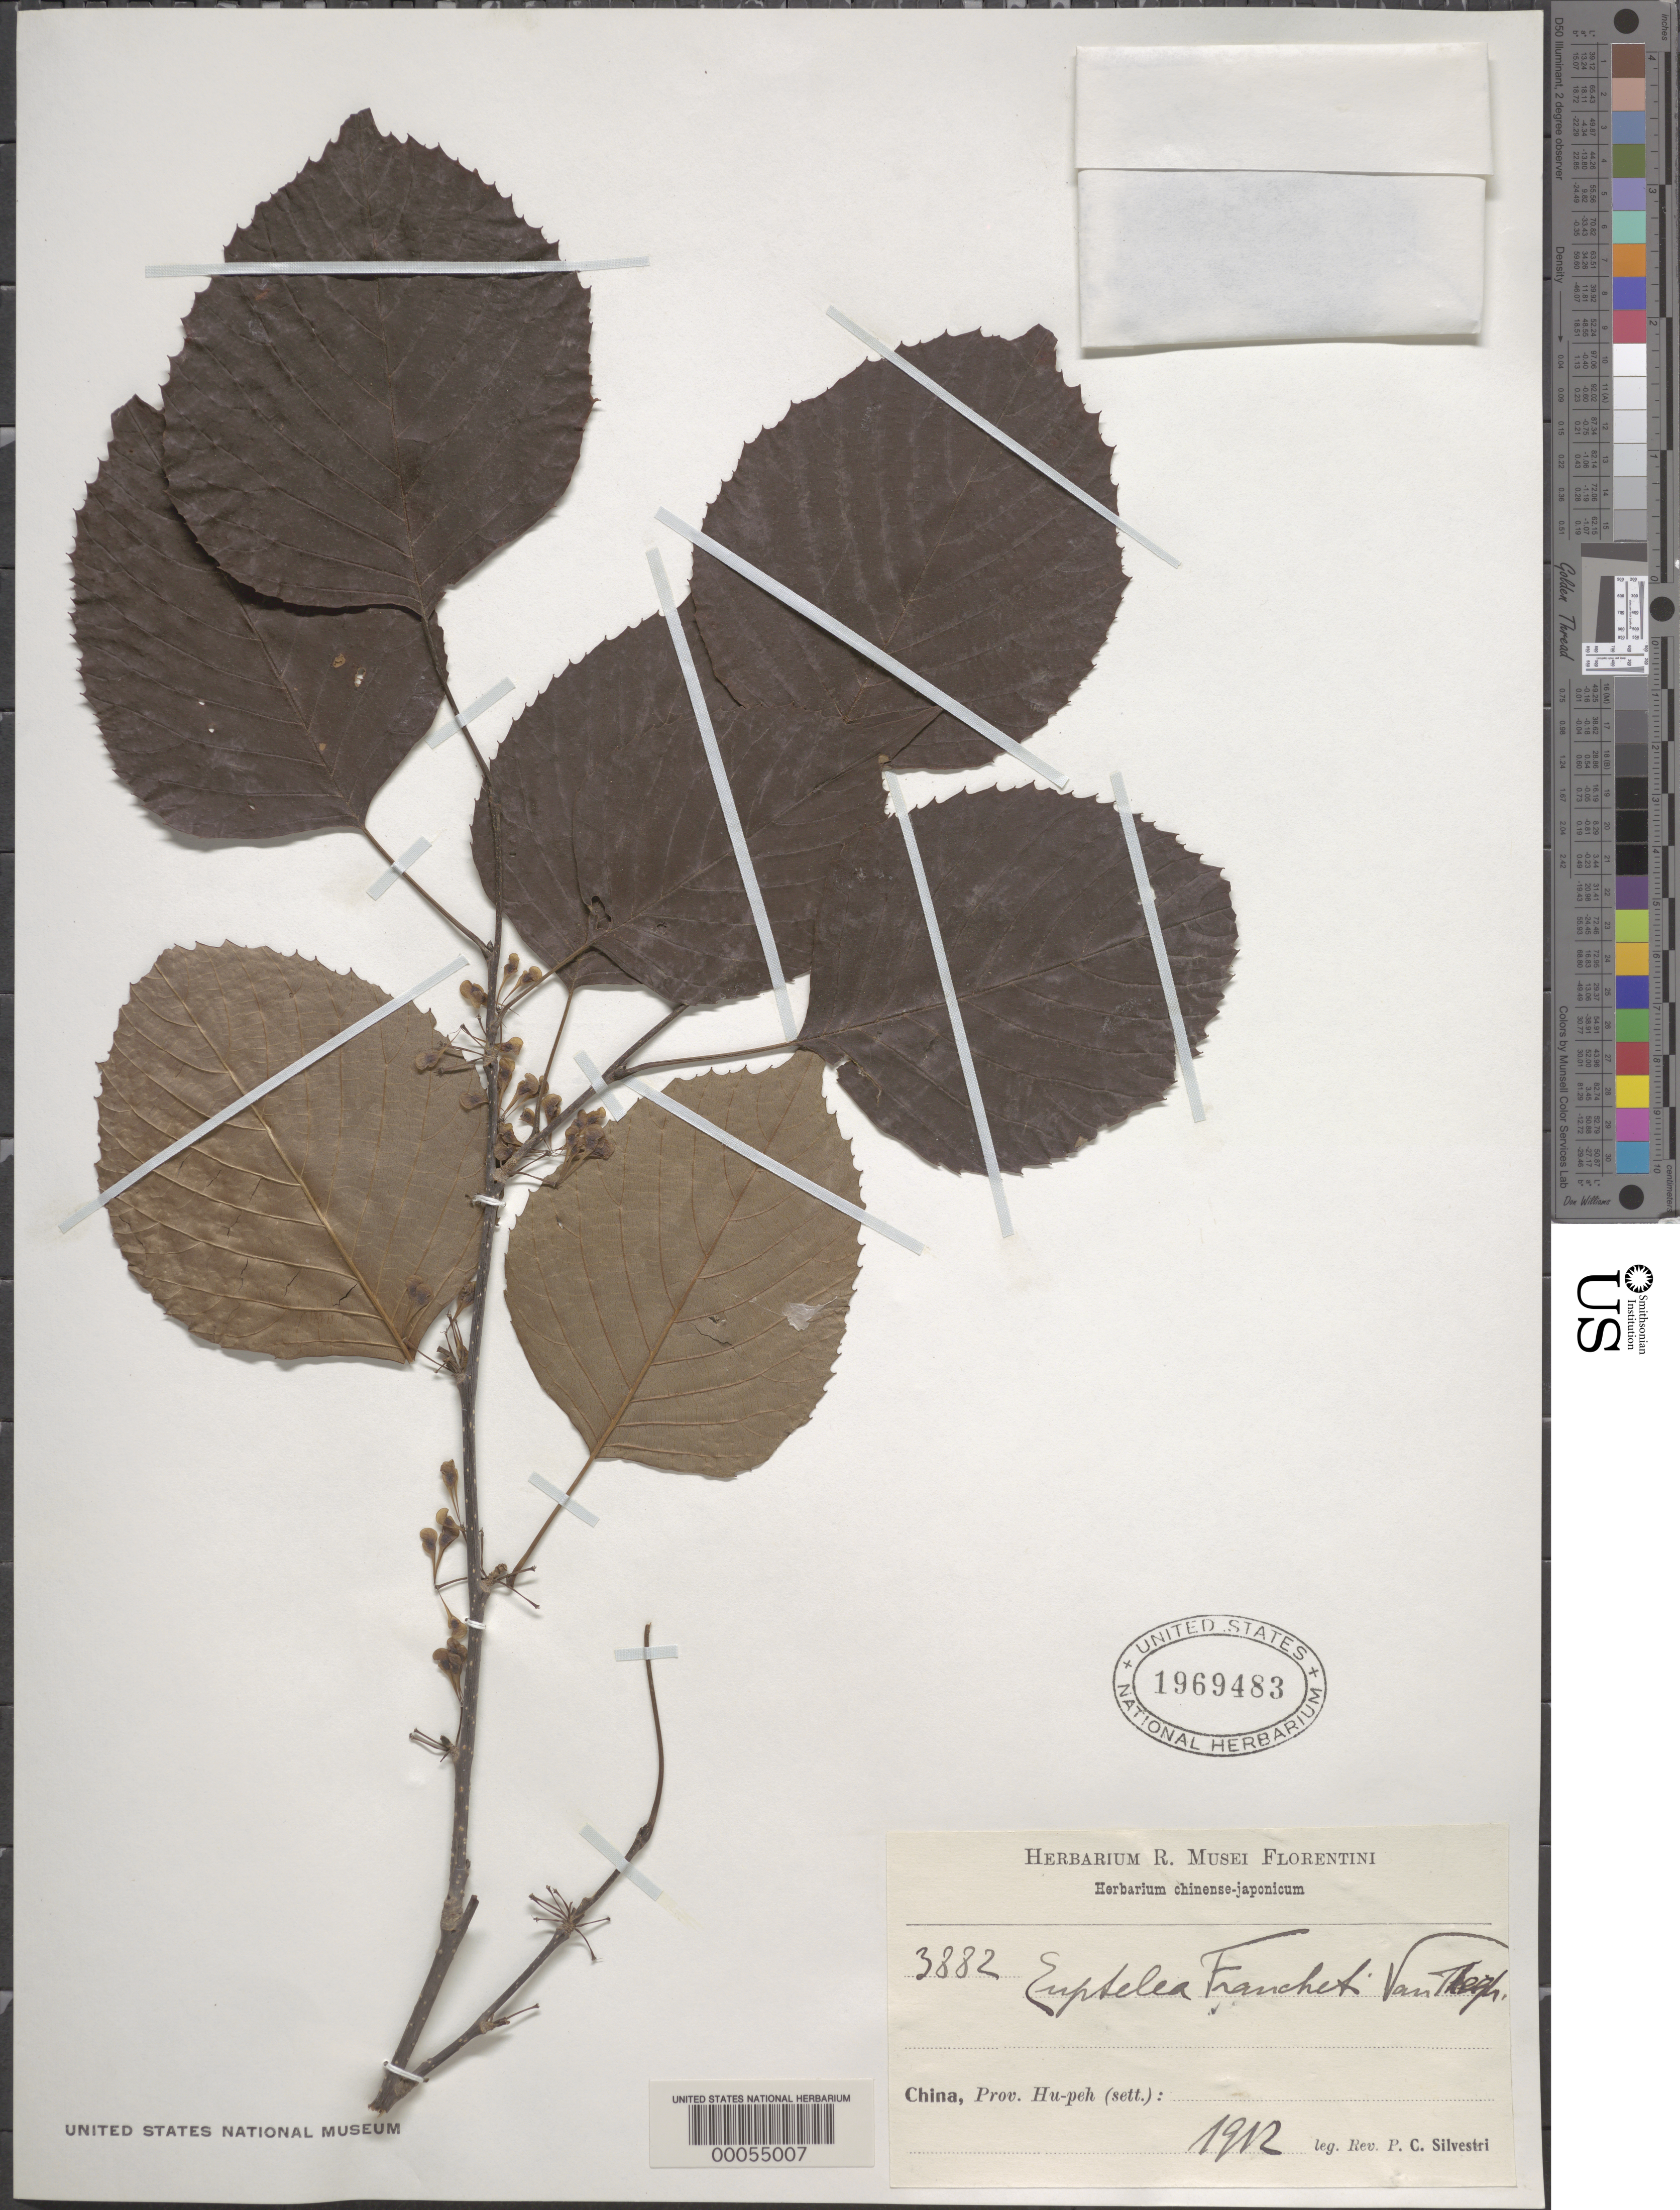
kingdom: Plantae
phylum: Tracheophyta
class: Magnoliopsida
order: Ranunculales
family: Eupteleaceae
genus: Euptelea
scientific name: Euptelea pleiosperma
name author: Hook. f. & Thomson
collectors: P. Silvestri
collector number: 3882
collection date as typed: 1912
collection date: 1912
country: China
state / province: Hubei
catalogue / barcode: US 1969483